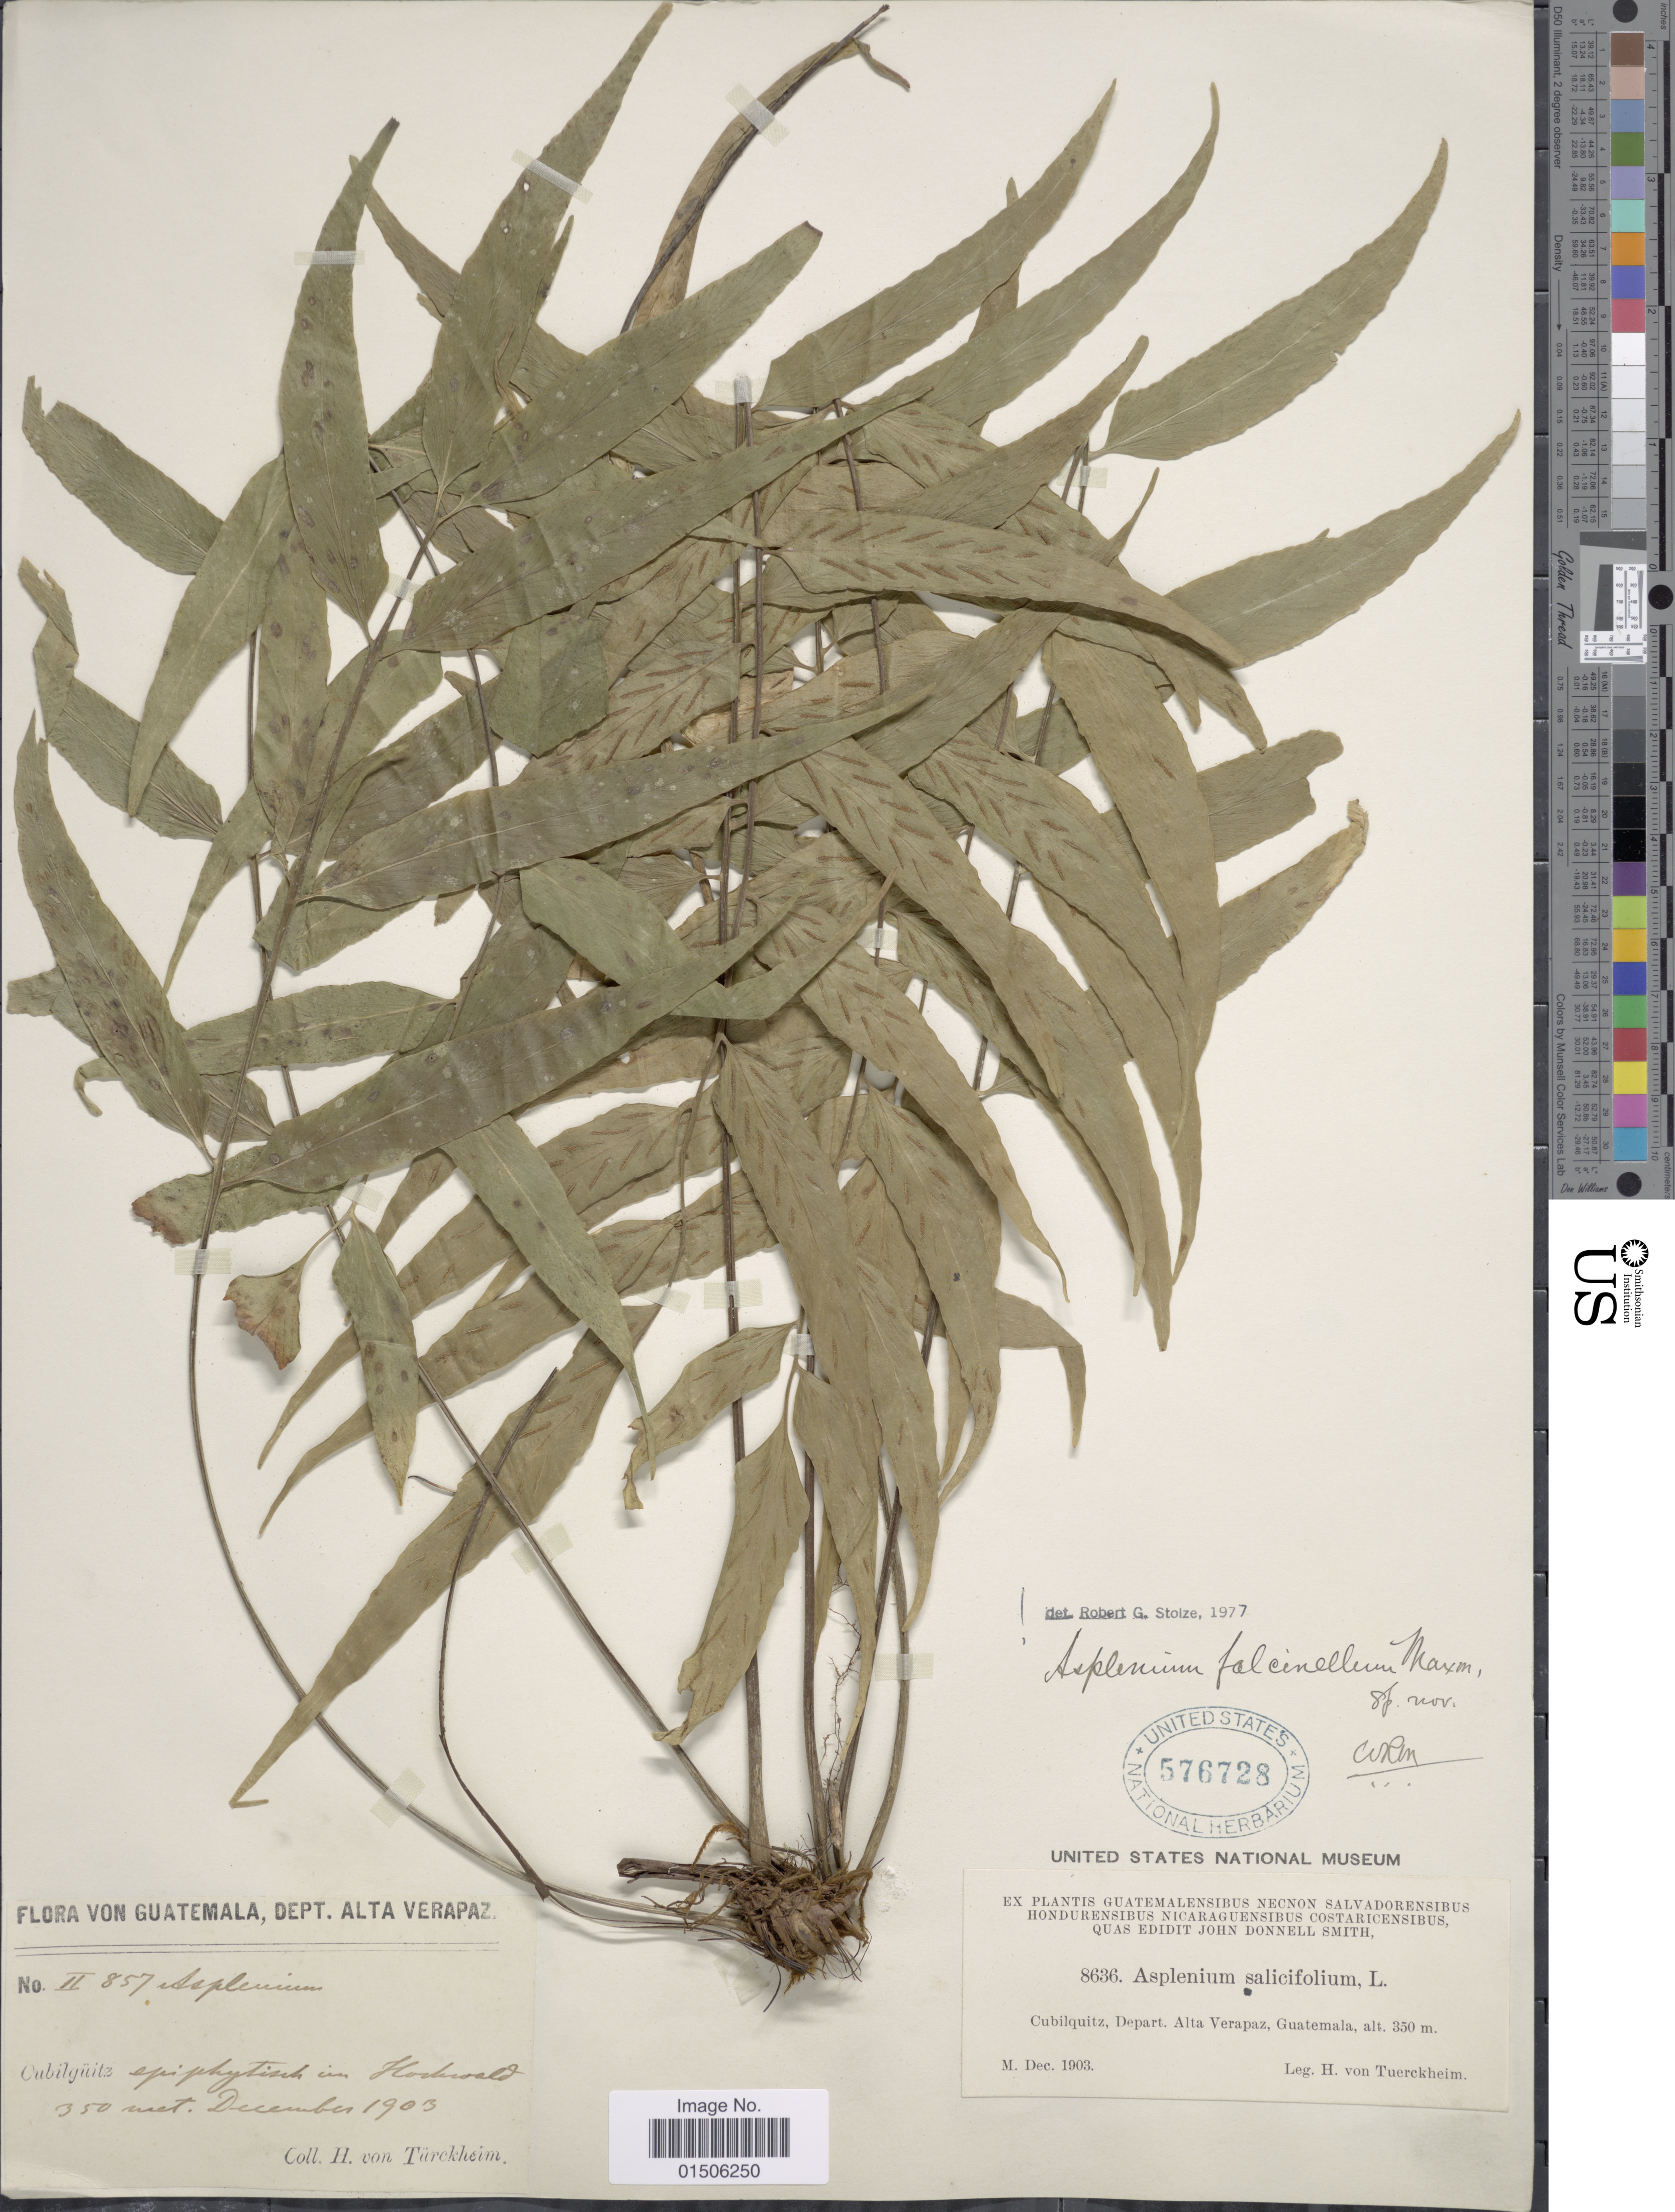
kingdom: Plantae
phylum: Tracheophyta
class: Polypodiopsida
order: Polypodiales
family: Aspleniaceae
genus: Asplenium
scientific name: Asplenium falcinellum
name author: Maxon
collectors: H. von Türckheim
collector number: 8636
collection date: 1903-12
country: Guatemala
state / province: Alta Verapaz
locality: Cubilquitz, Depart Alta Verapaz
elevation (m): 350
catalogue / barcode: US 576728